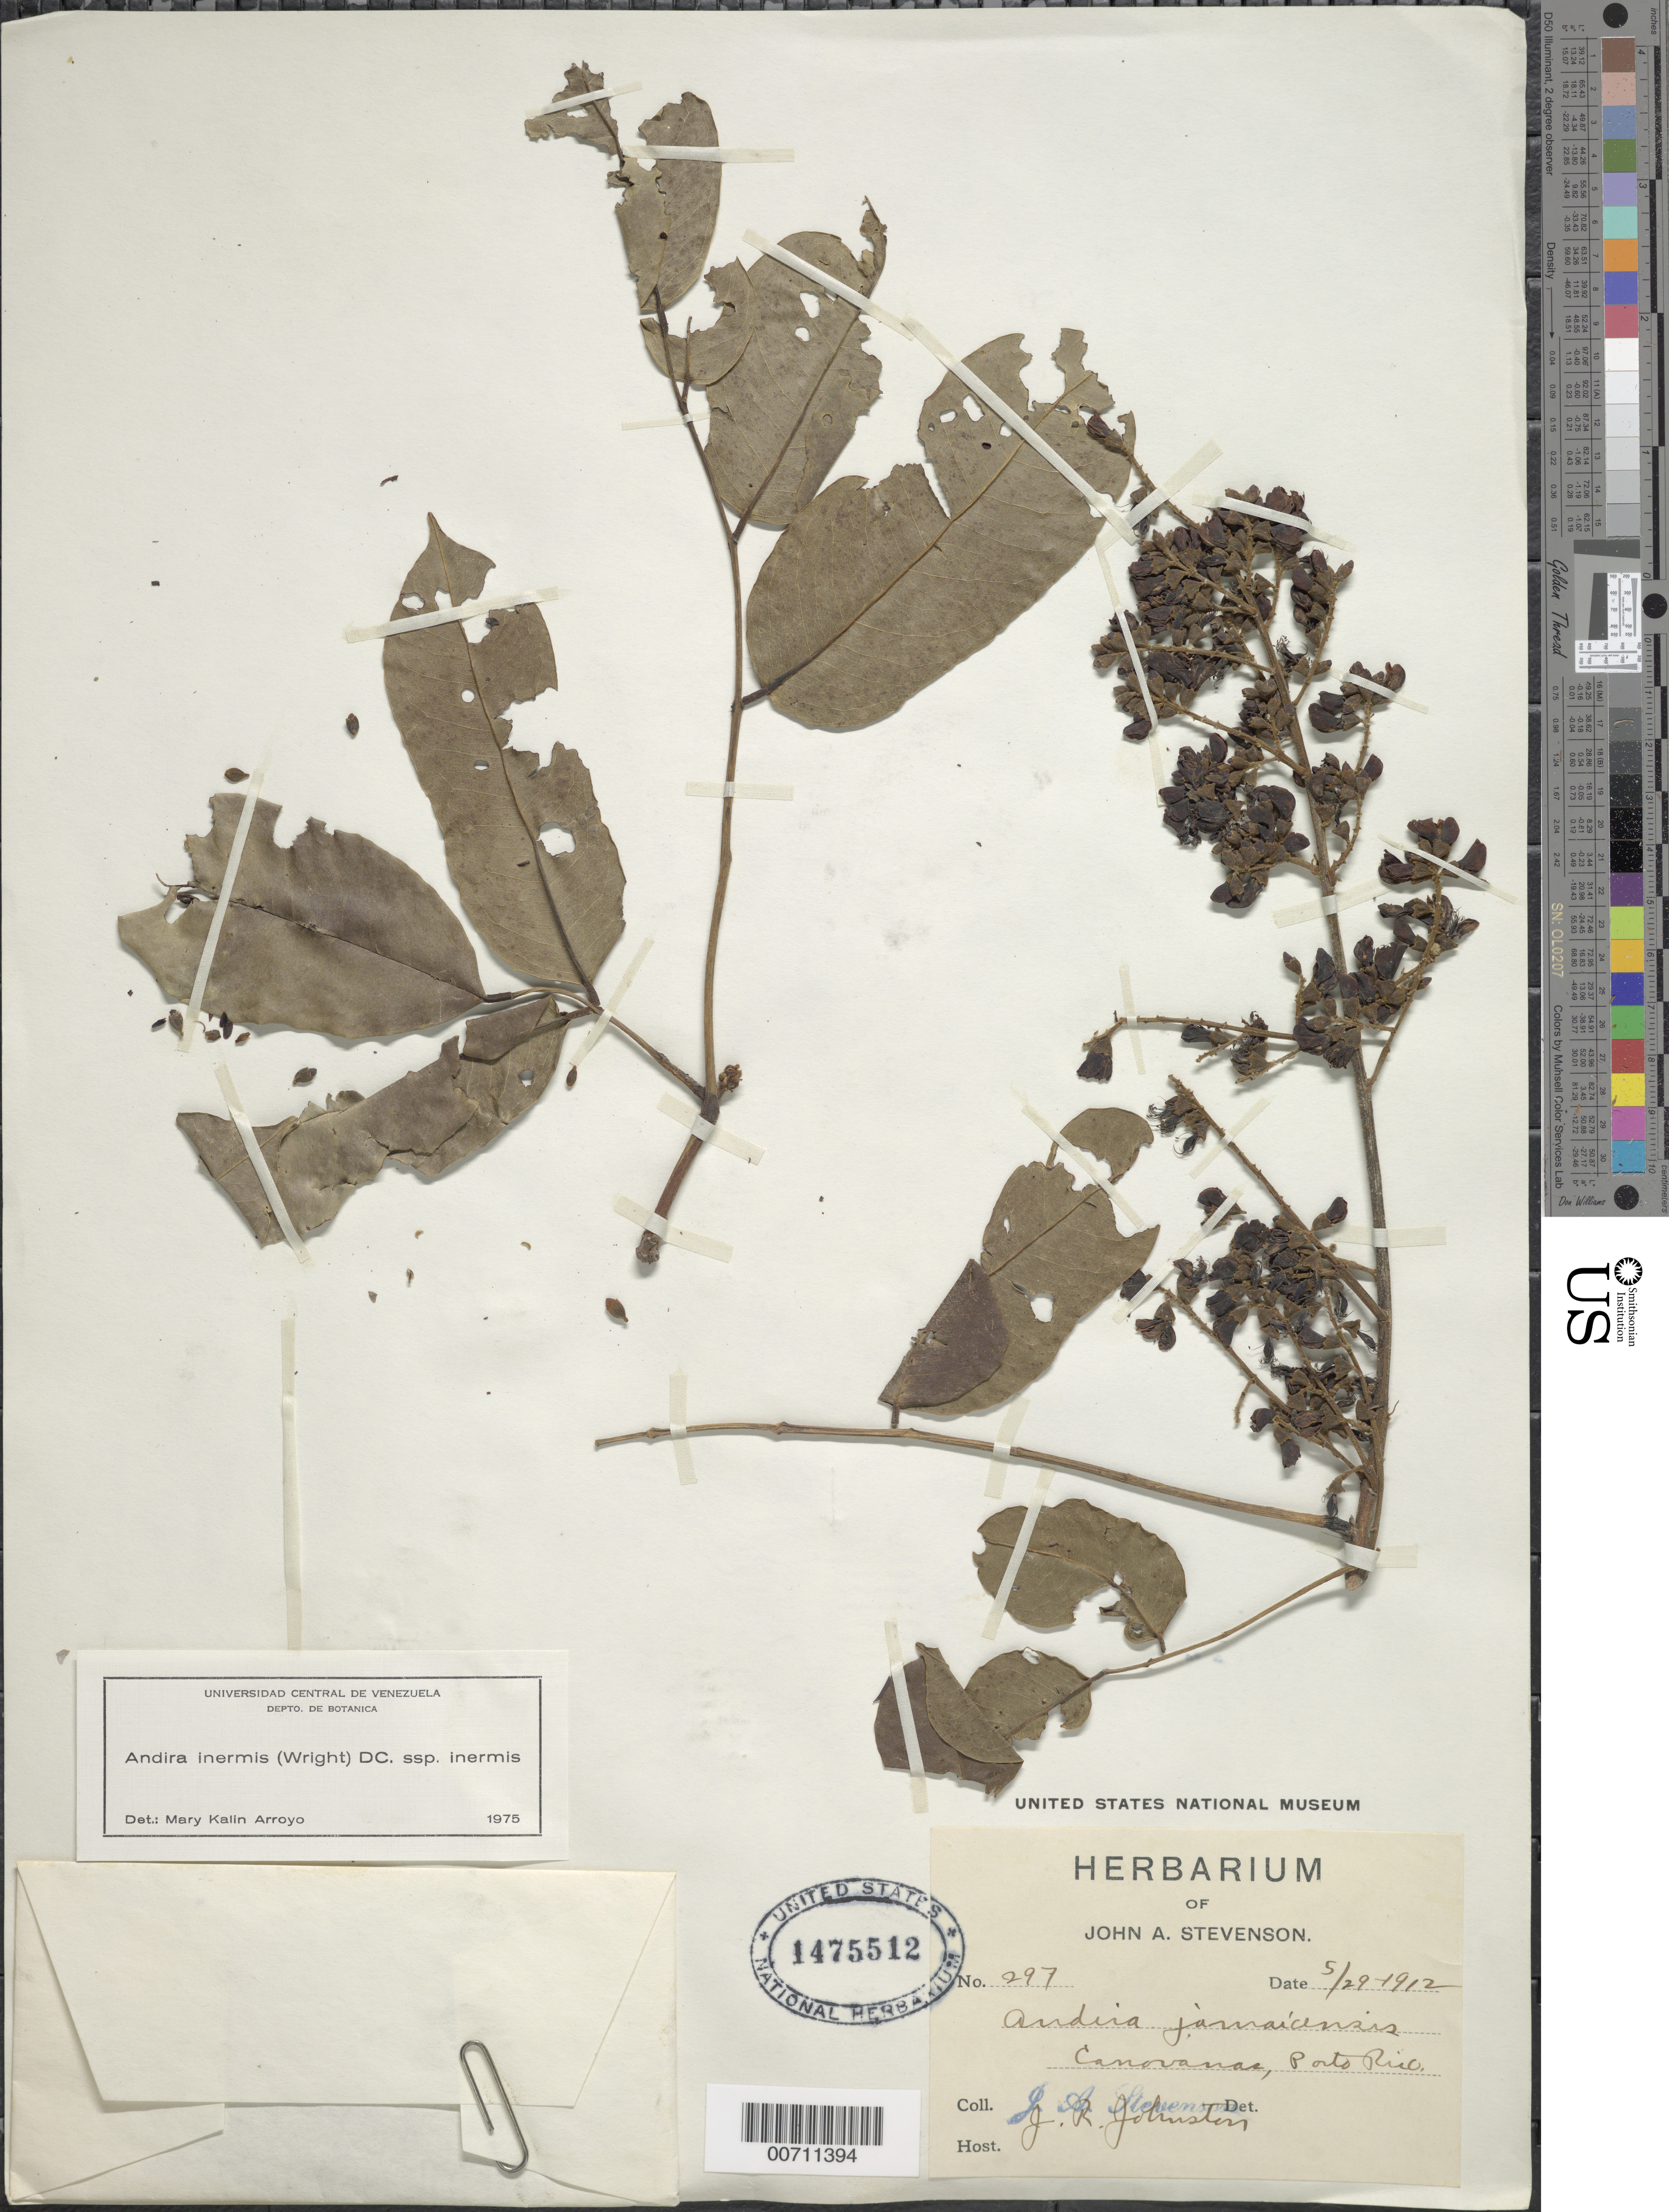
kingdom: Plantae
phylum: Tracheophyta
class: Magnoliopsida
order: Fabales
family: Fabaceae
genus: Andira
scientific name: Andira inermis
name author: (W. Wright) Kunth ex DC.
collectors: J. Stevenson & J. Johnston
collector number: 297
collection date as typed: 29 May 1912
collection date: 1912-05-29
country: Puerto Rico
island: Greater Antilles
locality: Canovanas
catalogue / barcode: US 1475512